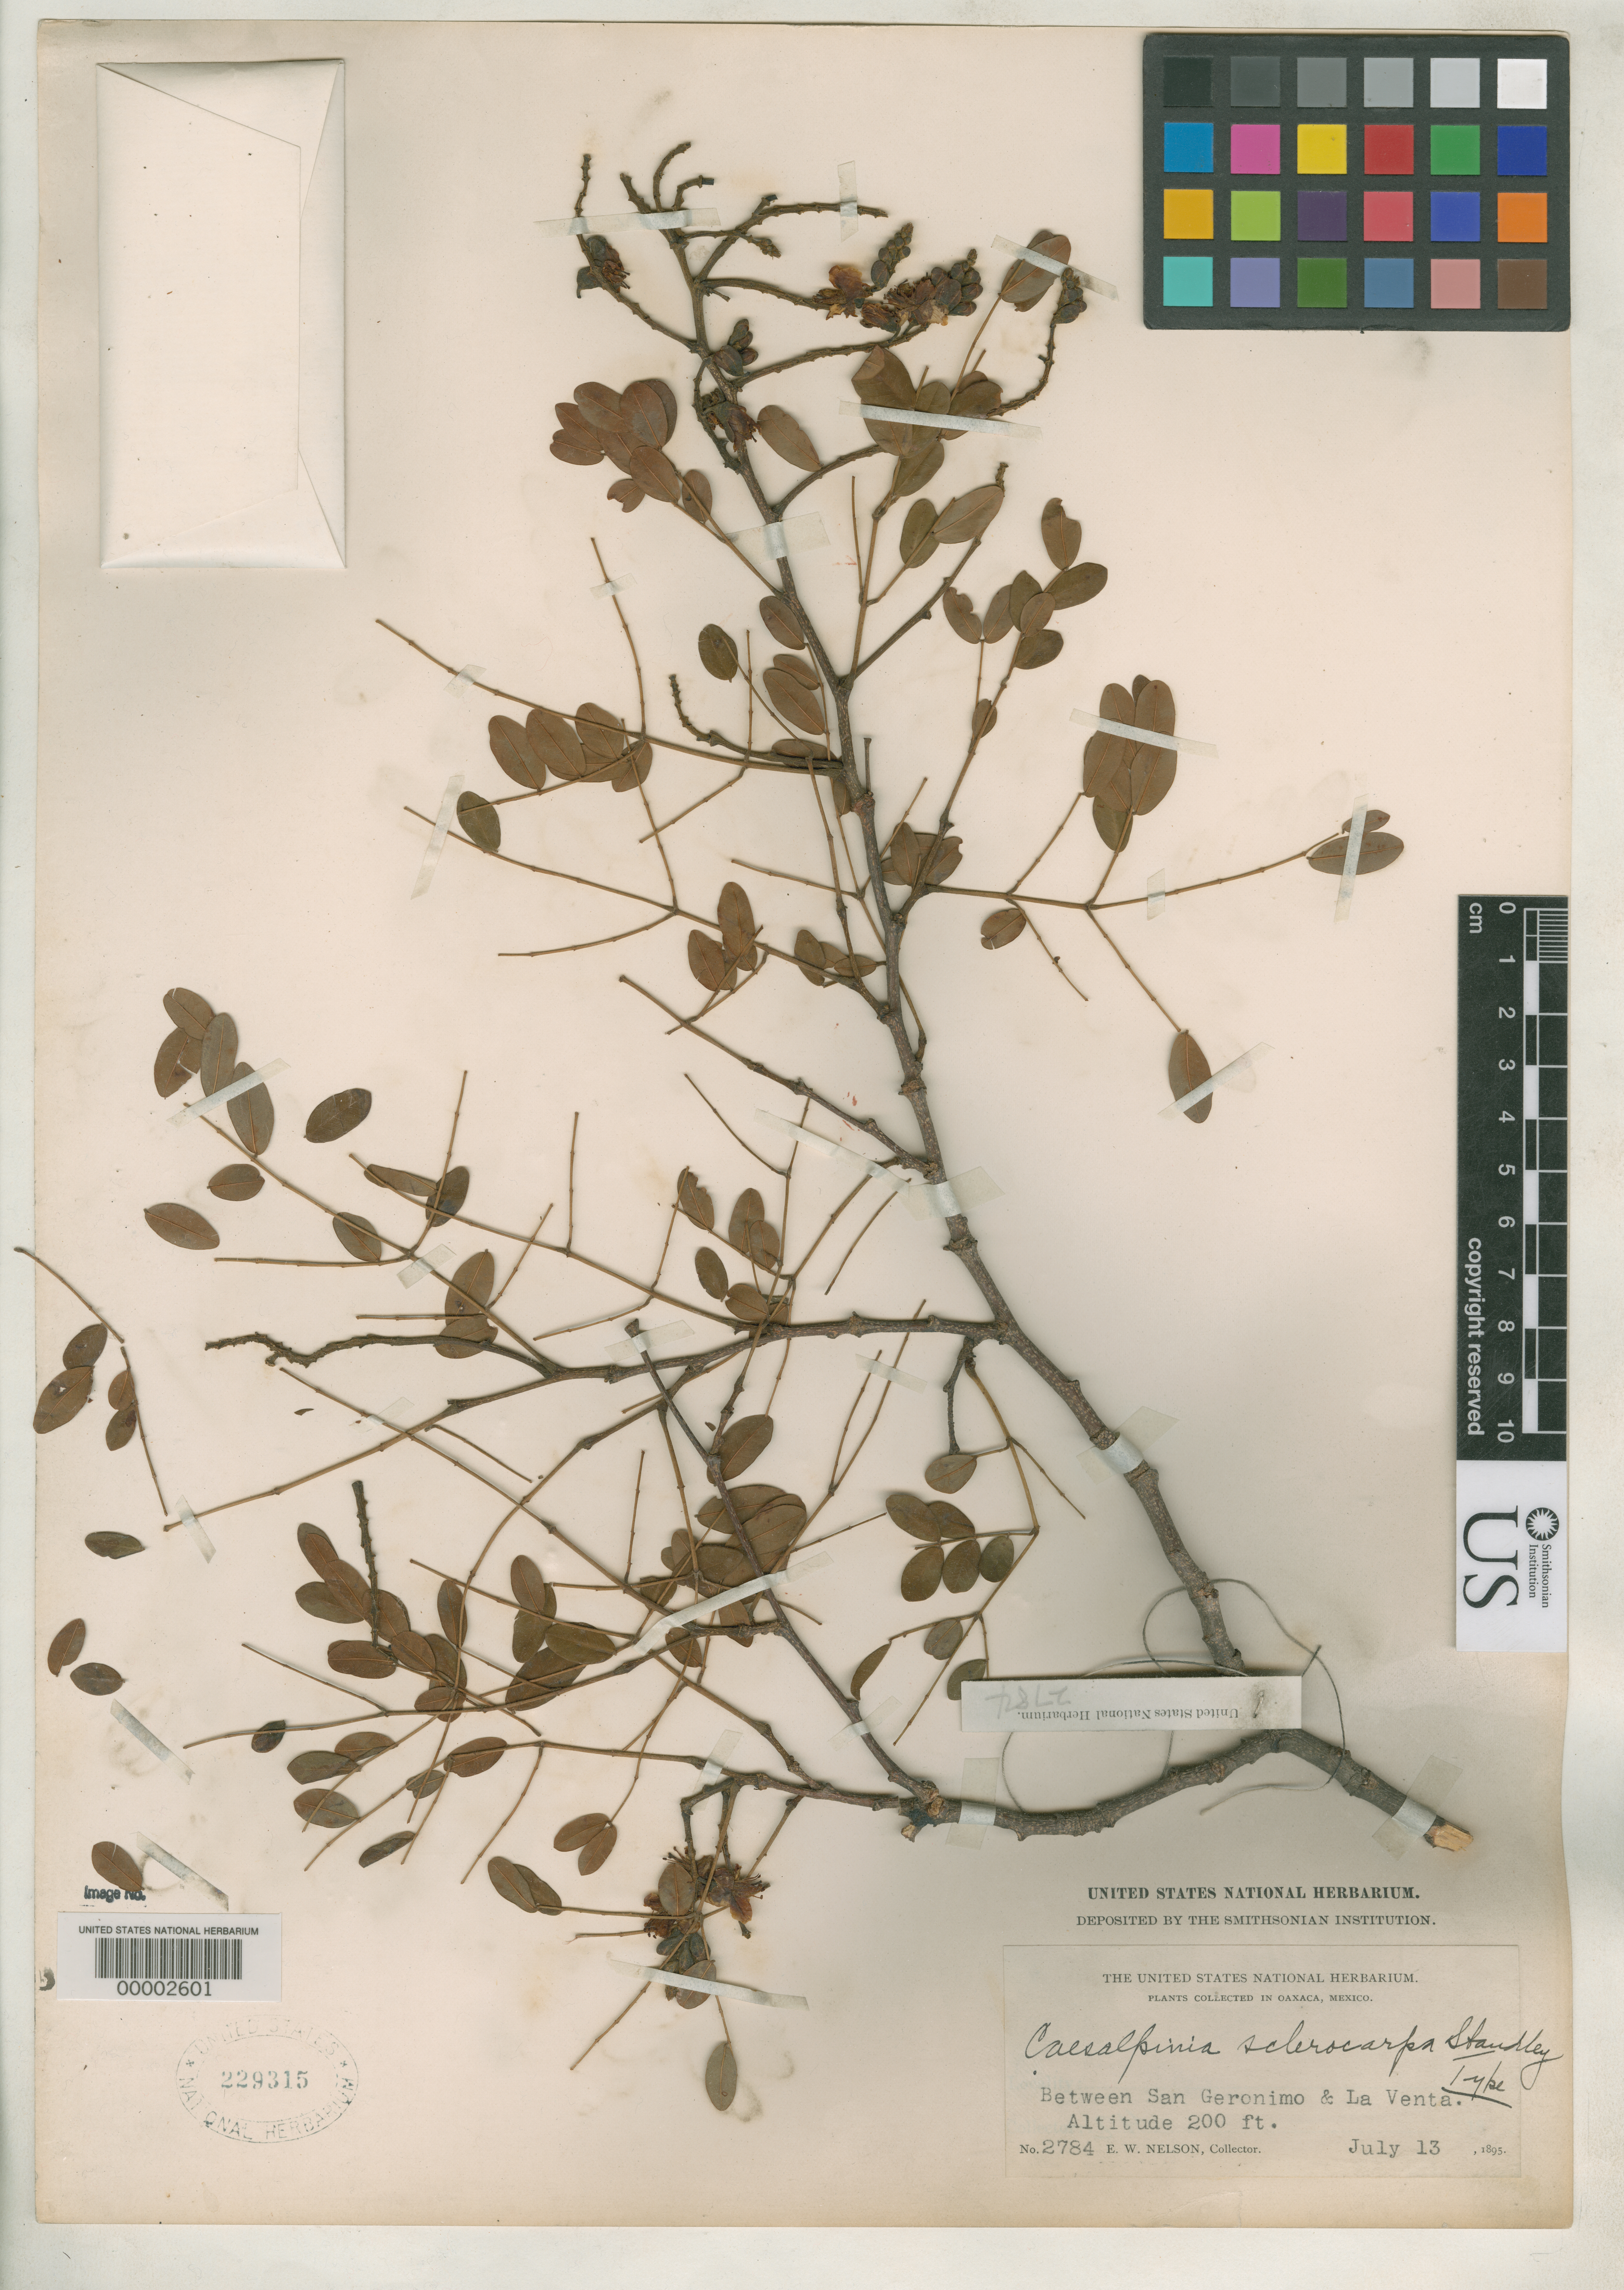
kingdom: Plantae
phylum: Tracheophyta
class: Magnoliopsida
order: Fabales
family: Fabaceae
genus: Caesalpinia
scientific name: Caesalpinia sclerocarpa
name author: Standl.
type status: Holotype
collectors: E. W. Nelson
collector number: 2784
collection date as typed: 13 Jul 1895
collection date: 1895-07-13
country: Mexico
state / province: Oaxaca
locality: Between San Geronimo and La Venta.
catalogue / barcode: US 229315